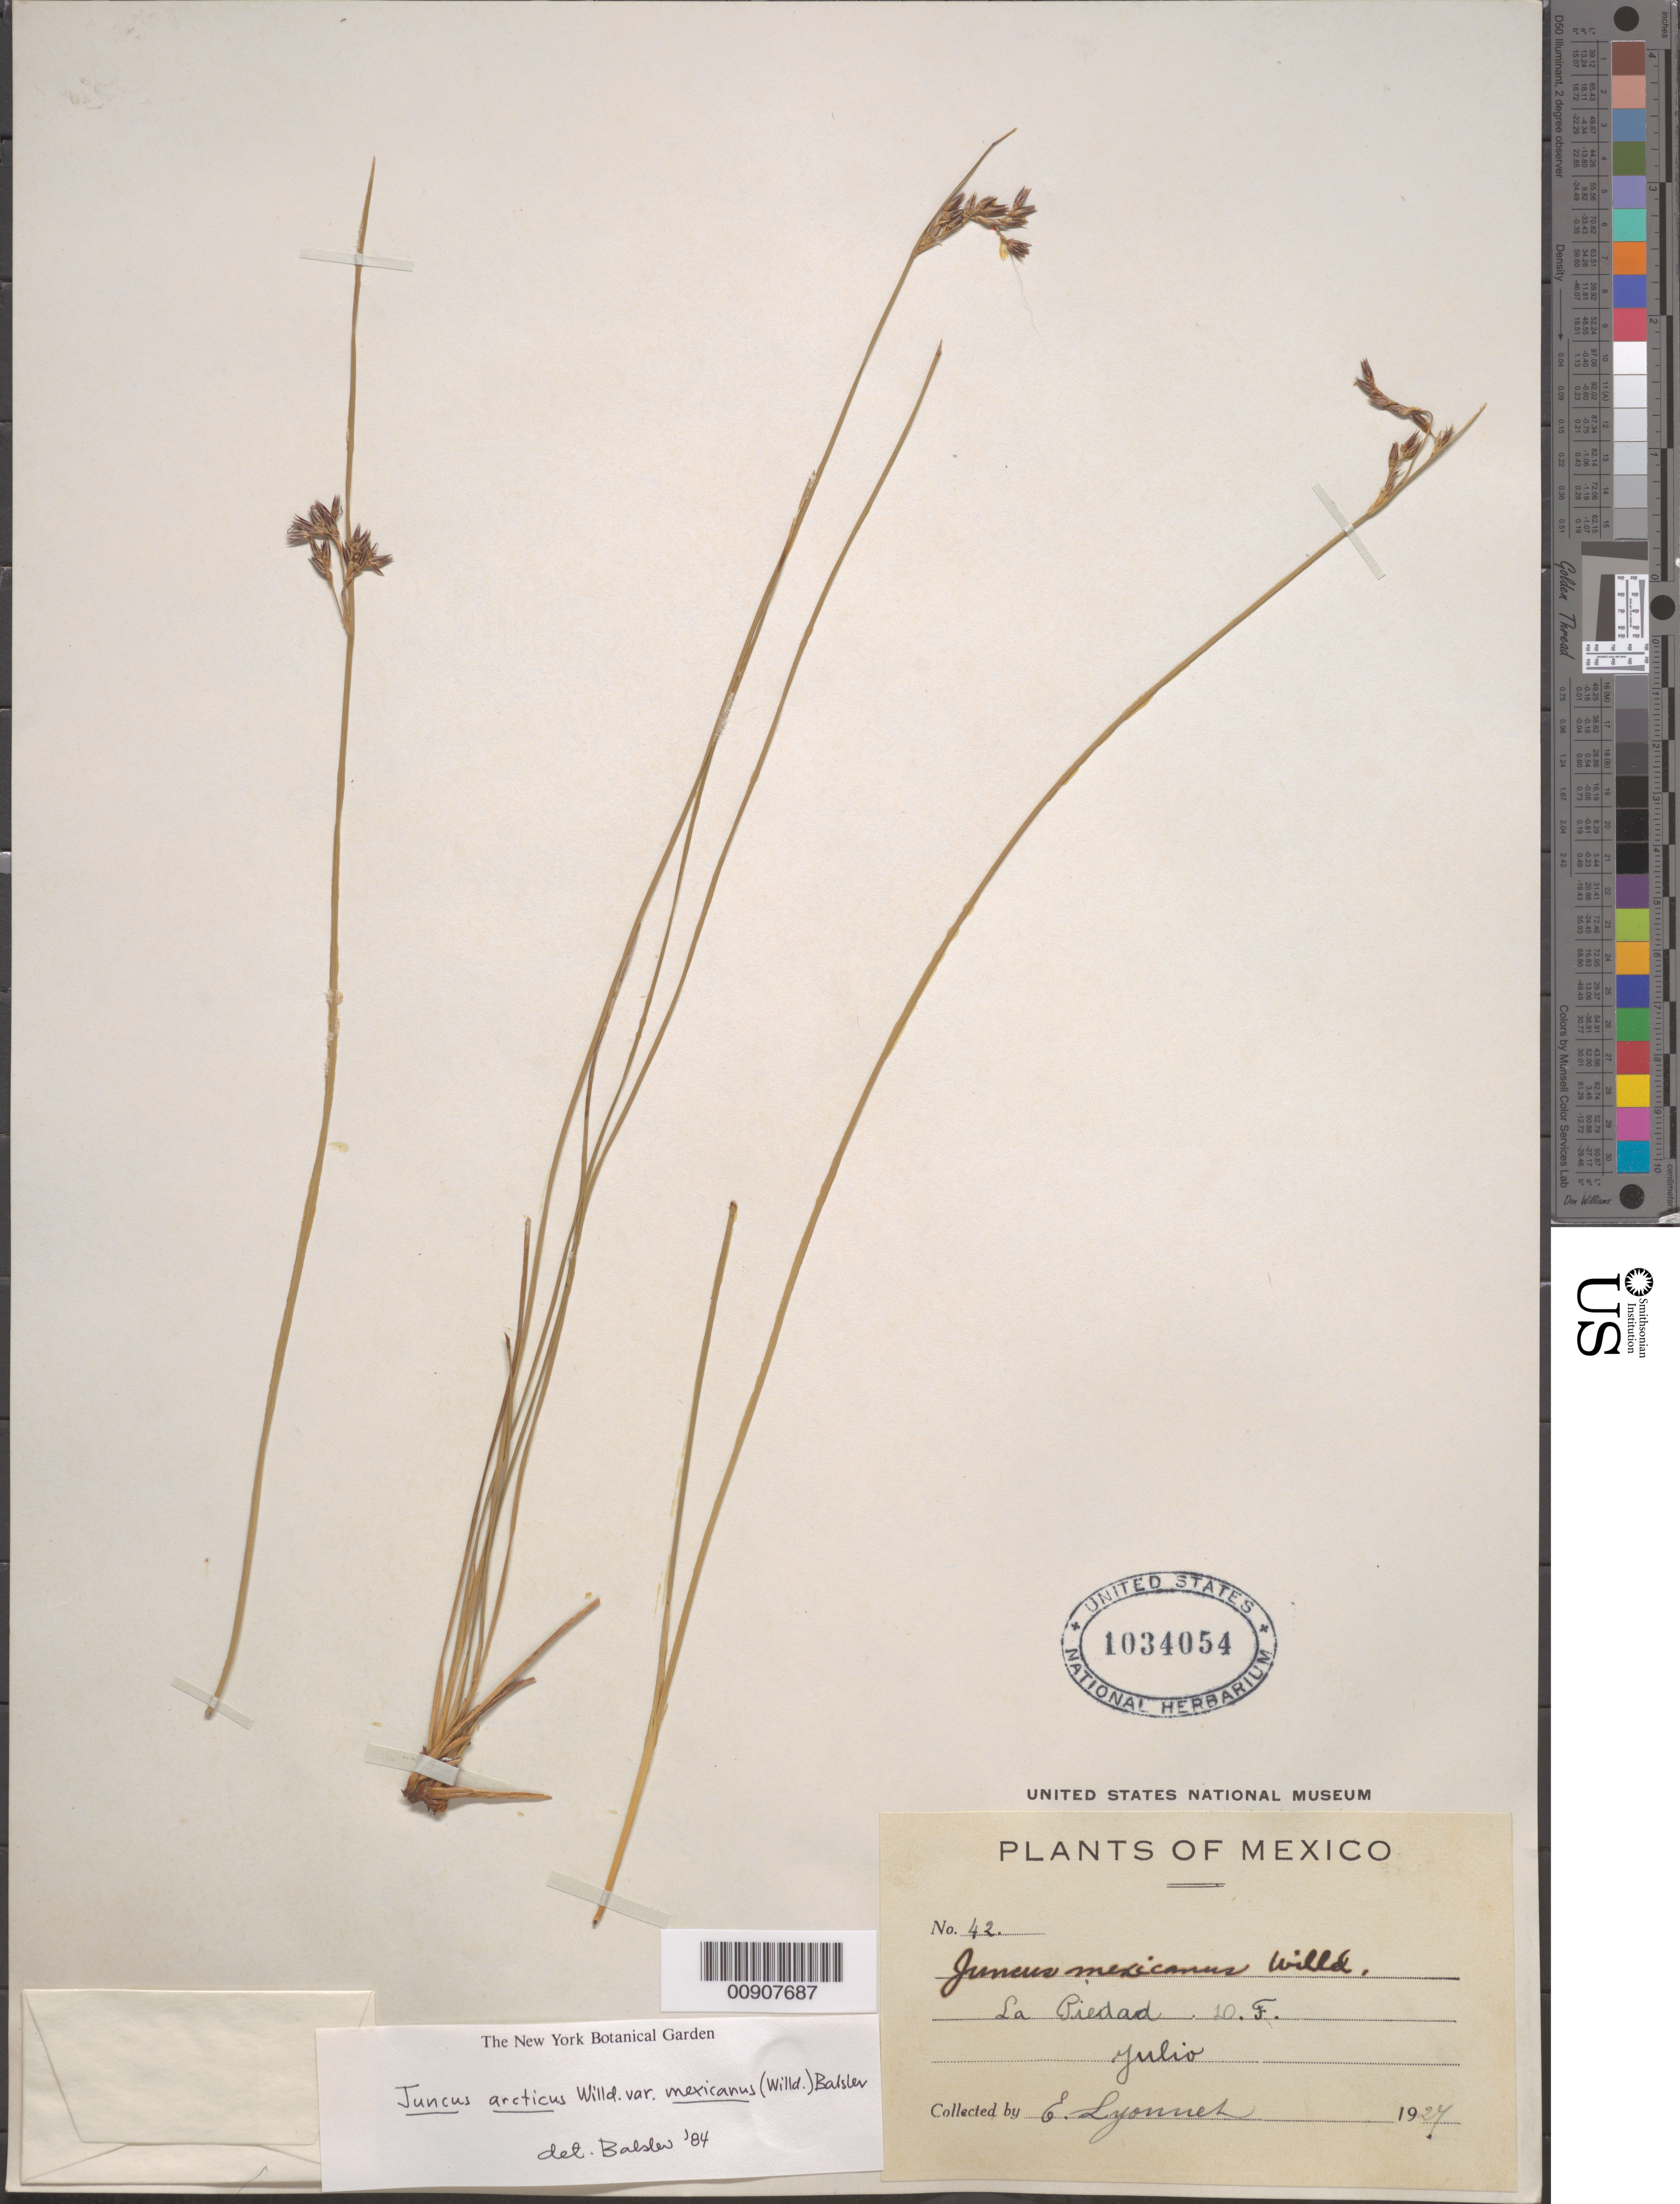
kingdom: Plantae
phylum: Tracheophyta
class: Liliopsida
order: Poales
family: Juncaceae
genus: Juncus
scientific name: Juncus arcticus var. mexicanus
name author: Willd.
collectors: Bro. E. Lyonnet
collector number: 42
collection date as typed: Jul 1927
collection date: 1927-07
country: Mexico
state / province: Distrito Federal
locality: La Piedad, D.F.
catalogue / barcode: US 1034054